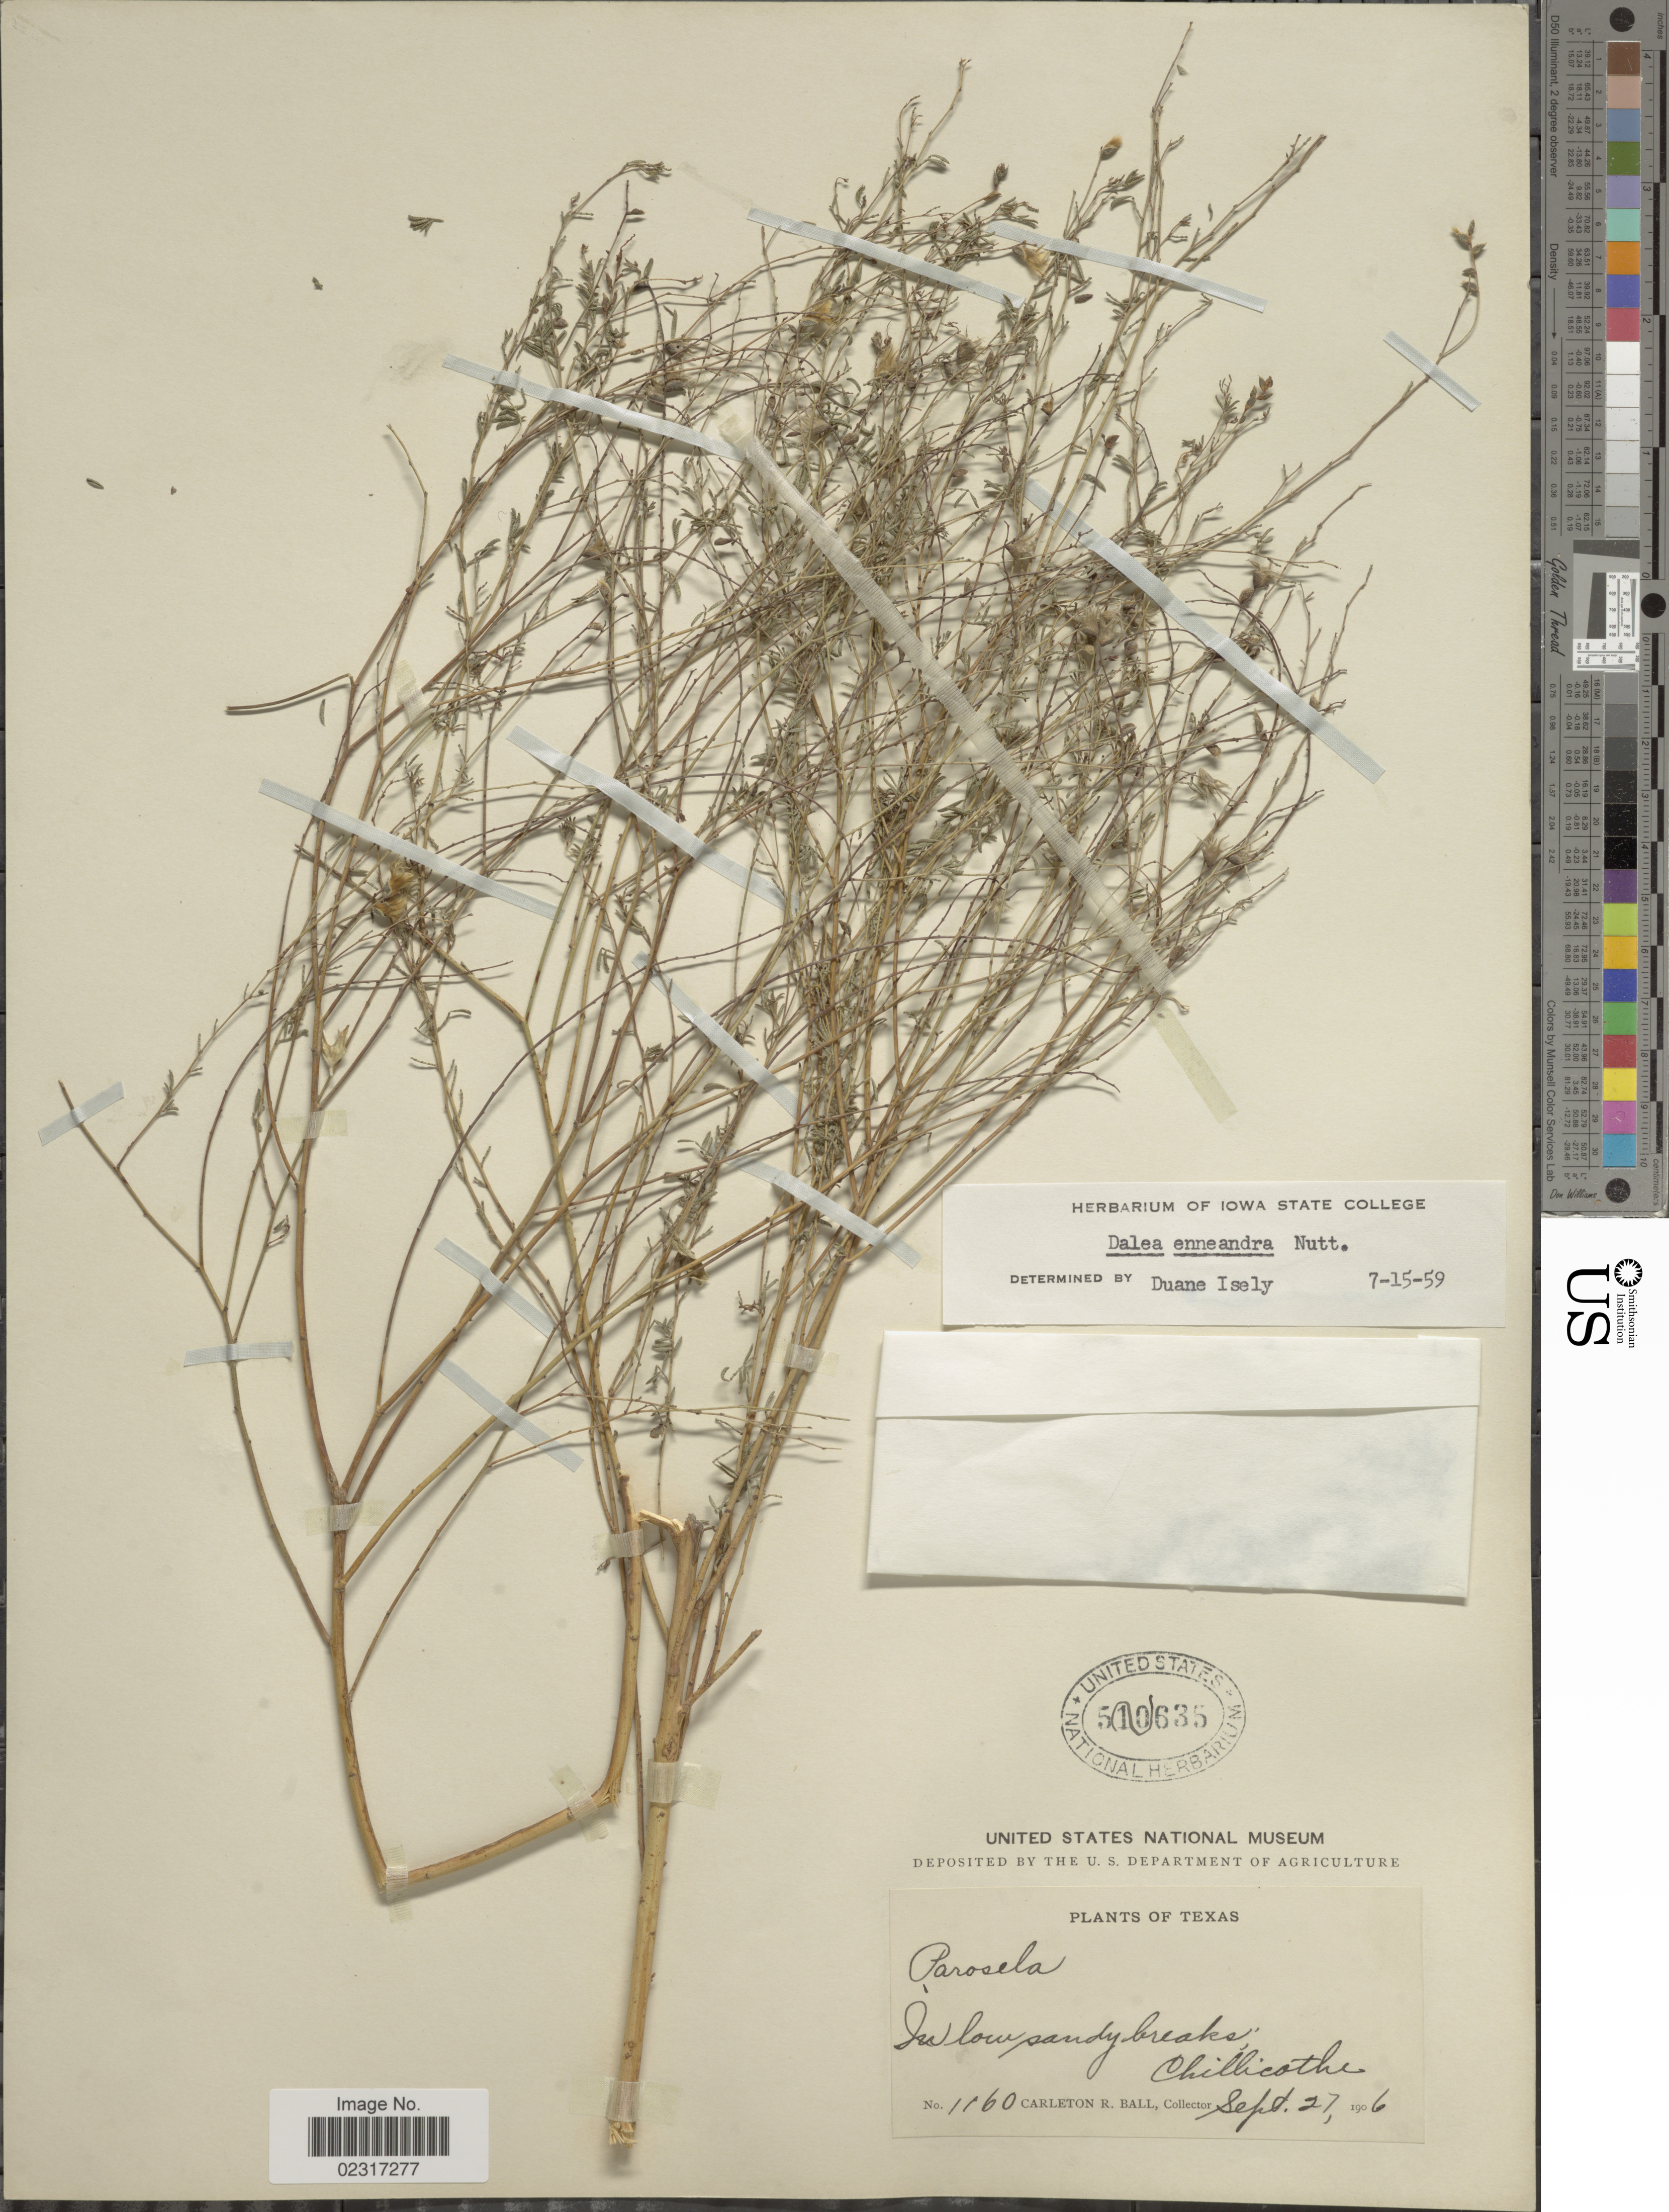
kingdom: Plantae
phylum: Tracheophyta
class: Magnoliopsida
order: Fabales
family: Fabaceae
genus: Dalea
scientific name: Dalea enneandra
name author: Nutt.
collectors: C. R. Ball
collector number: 1160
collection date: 1906-09-27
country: United States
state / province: Texas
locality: In low sandy breaks, Chillicothe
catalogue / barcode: US 510635